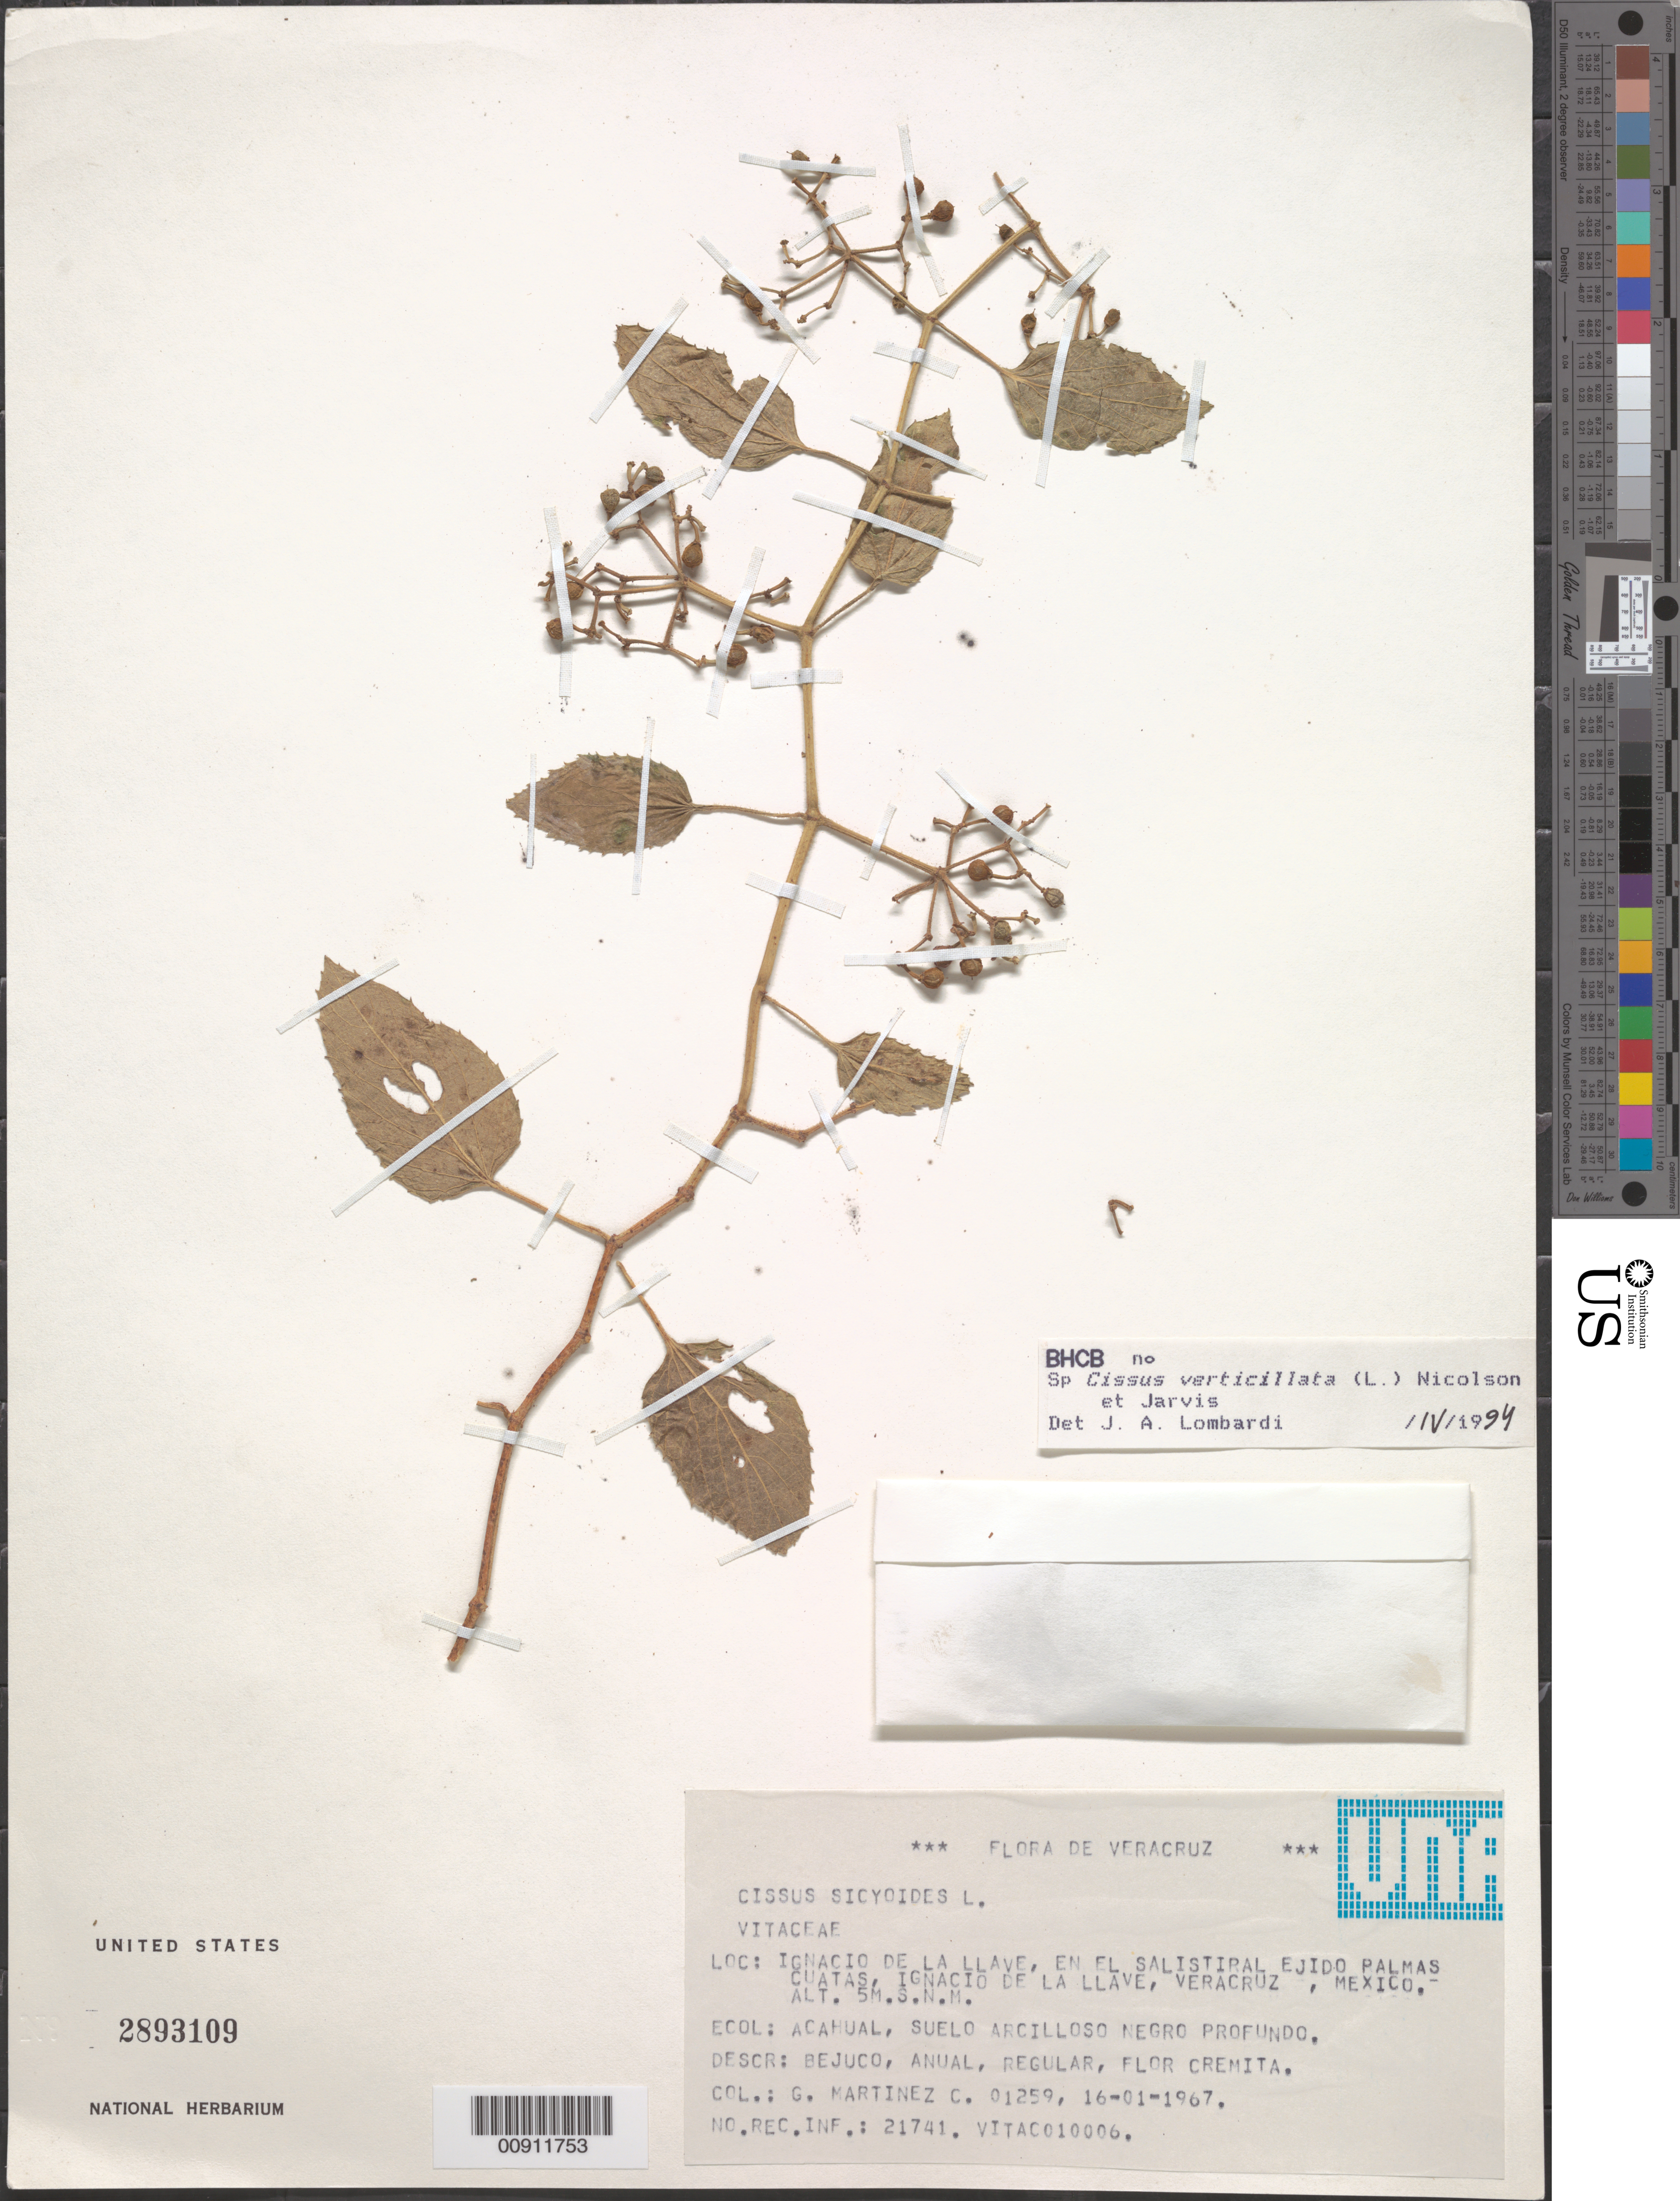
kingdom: Plantae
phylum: Tracheophyta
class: Magnoliopsida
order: Vitales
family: Vitaceae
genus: Cissus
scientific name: Cissus verticillata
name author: (L.) Nicolson & C.E. Jarvis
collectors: G. Martinez-C.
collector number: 01259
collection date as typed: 16 Jan 1967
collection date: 1967-01-16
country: Mexico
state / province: Veracruz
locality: Ignacio de la Llave, en el Salistiral Ejido Palmas Cuatas, Ignacio de la Llave, Veracruz.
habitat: Acahual, suelo arcilloso negro profundo.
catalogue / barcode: US 2893109